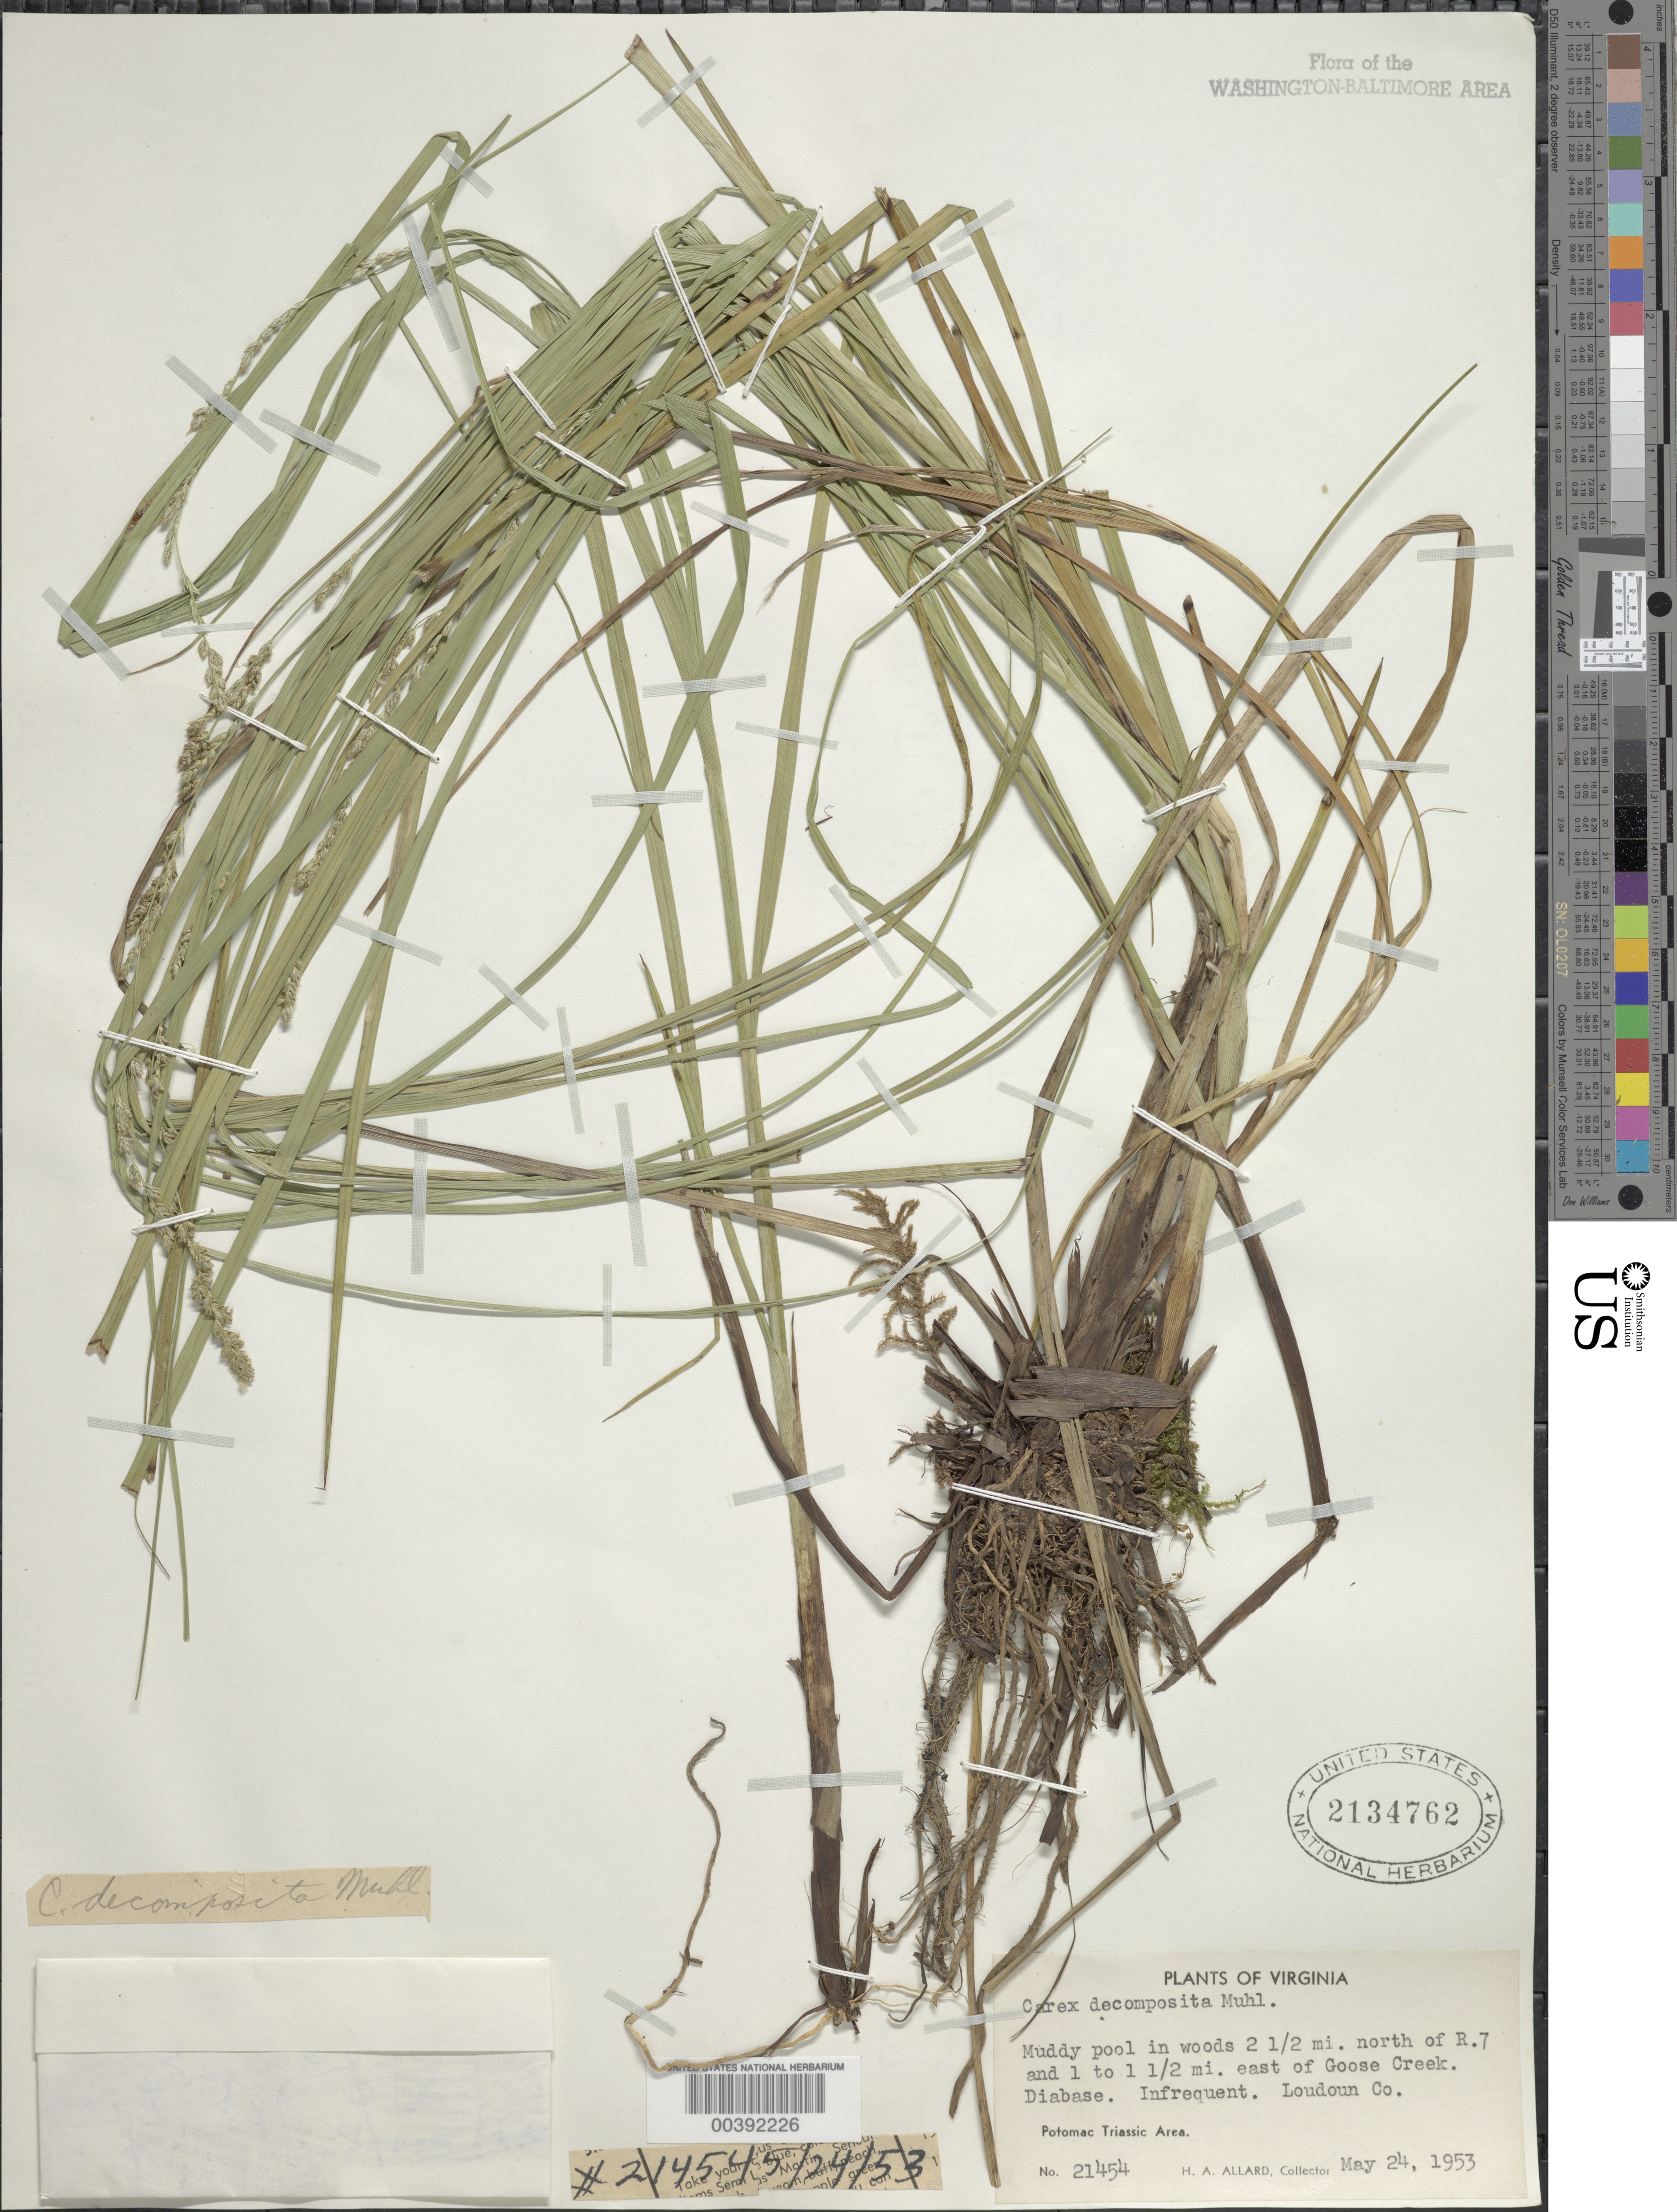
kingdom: Plantae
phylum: Tracheophyta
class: Liliopsida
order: Poales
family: Cyperaceae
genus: Carex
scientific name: Carex decomposita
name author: Muhl.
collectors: H. A. Allard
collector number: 21454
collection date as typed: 24 May 1953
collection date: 1953-05-24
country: United States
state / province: Virginia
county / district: Loudoun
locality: North of Route 7 and east of Goose Creek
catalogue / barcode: US 2134762